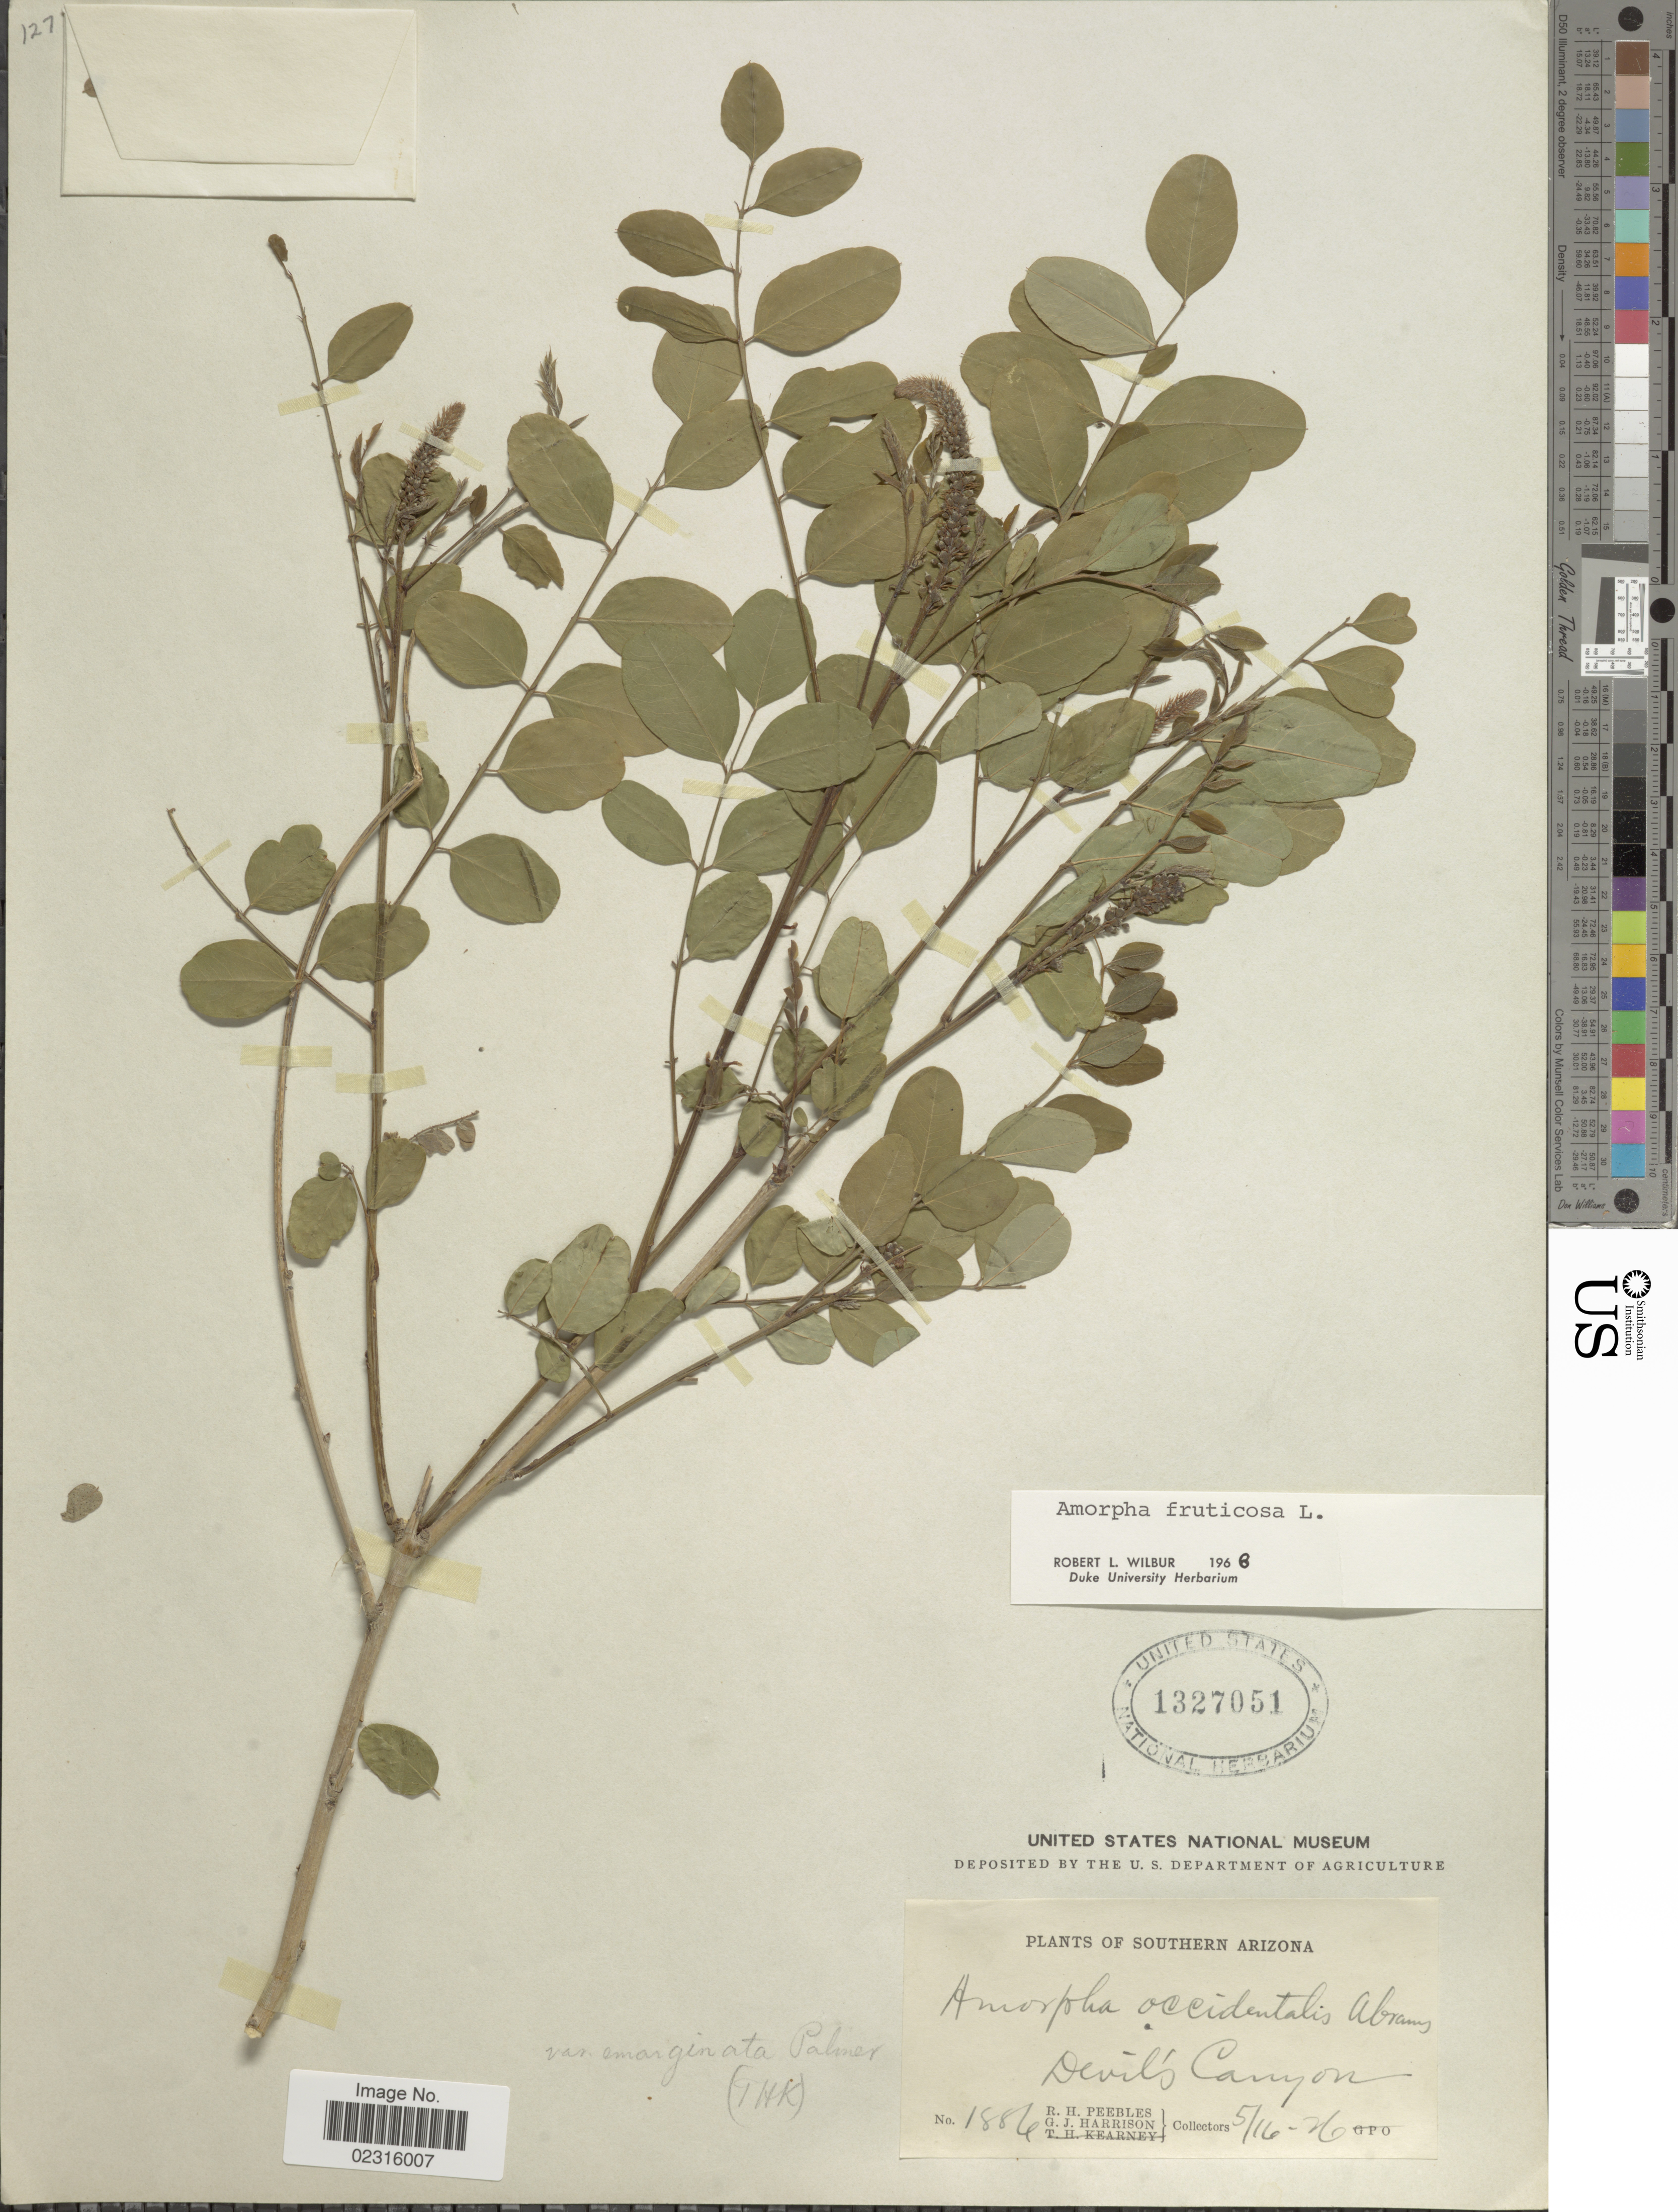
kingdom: Plantae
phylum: Tracheophyta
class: Magnoliopsida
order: Fabales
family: Fabaceae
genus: Amorpha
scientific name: Amorpha fruticosa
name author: L.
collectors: R. H. Peebles & G. J. Harrison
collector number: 1886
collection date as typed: Transcribed d/m/y: 16/5/26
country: United States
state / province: Arizona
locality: Southern Arizona, Devil's Canyon.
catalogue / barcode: US 1327051